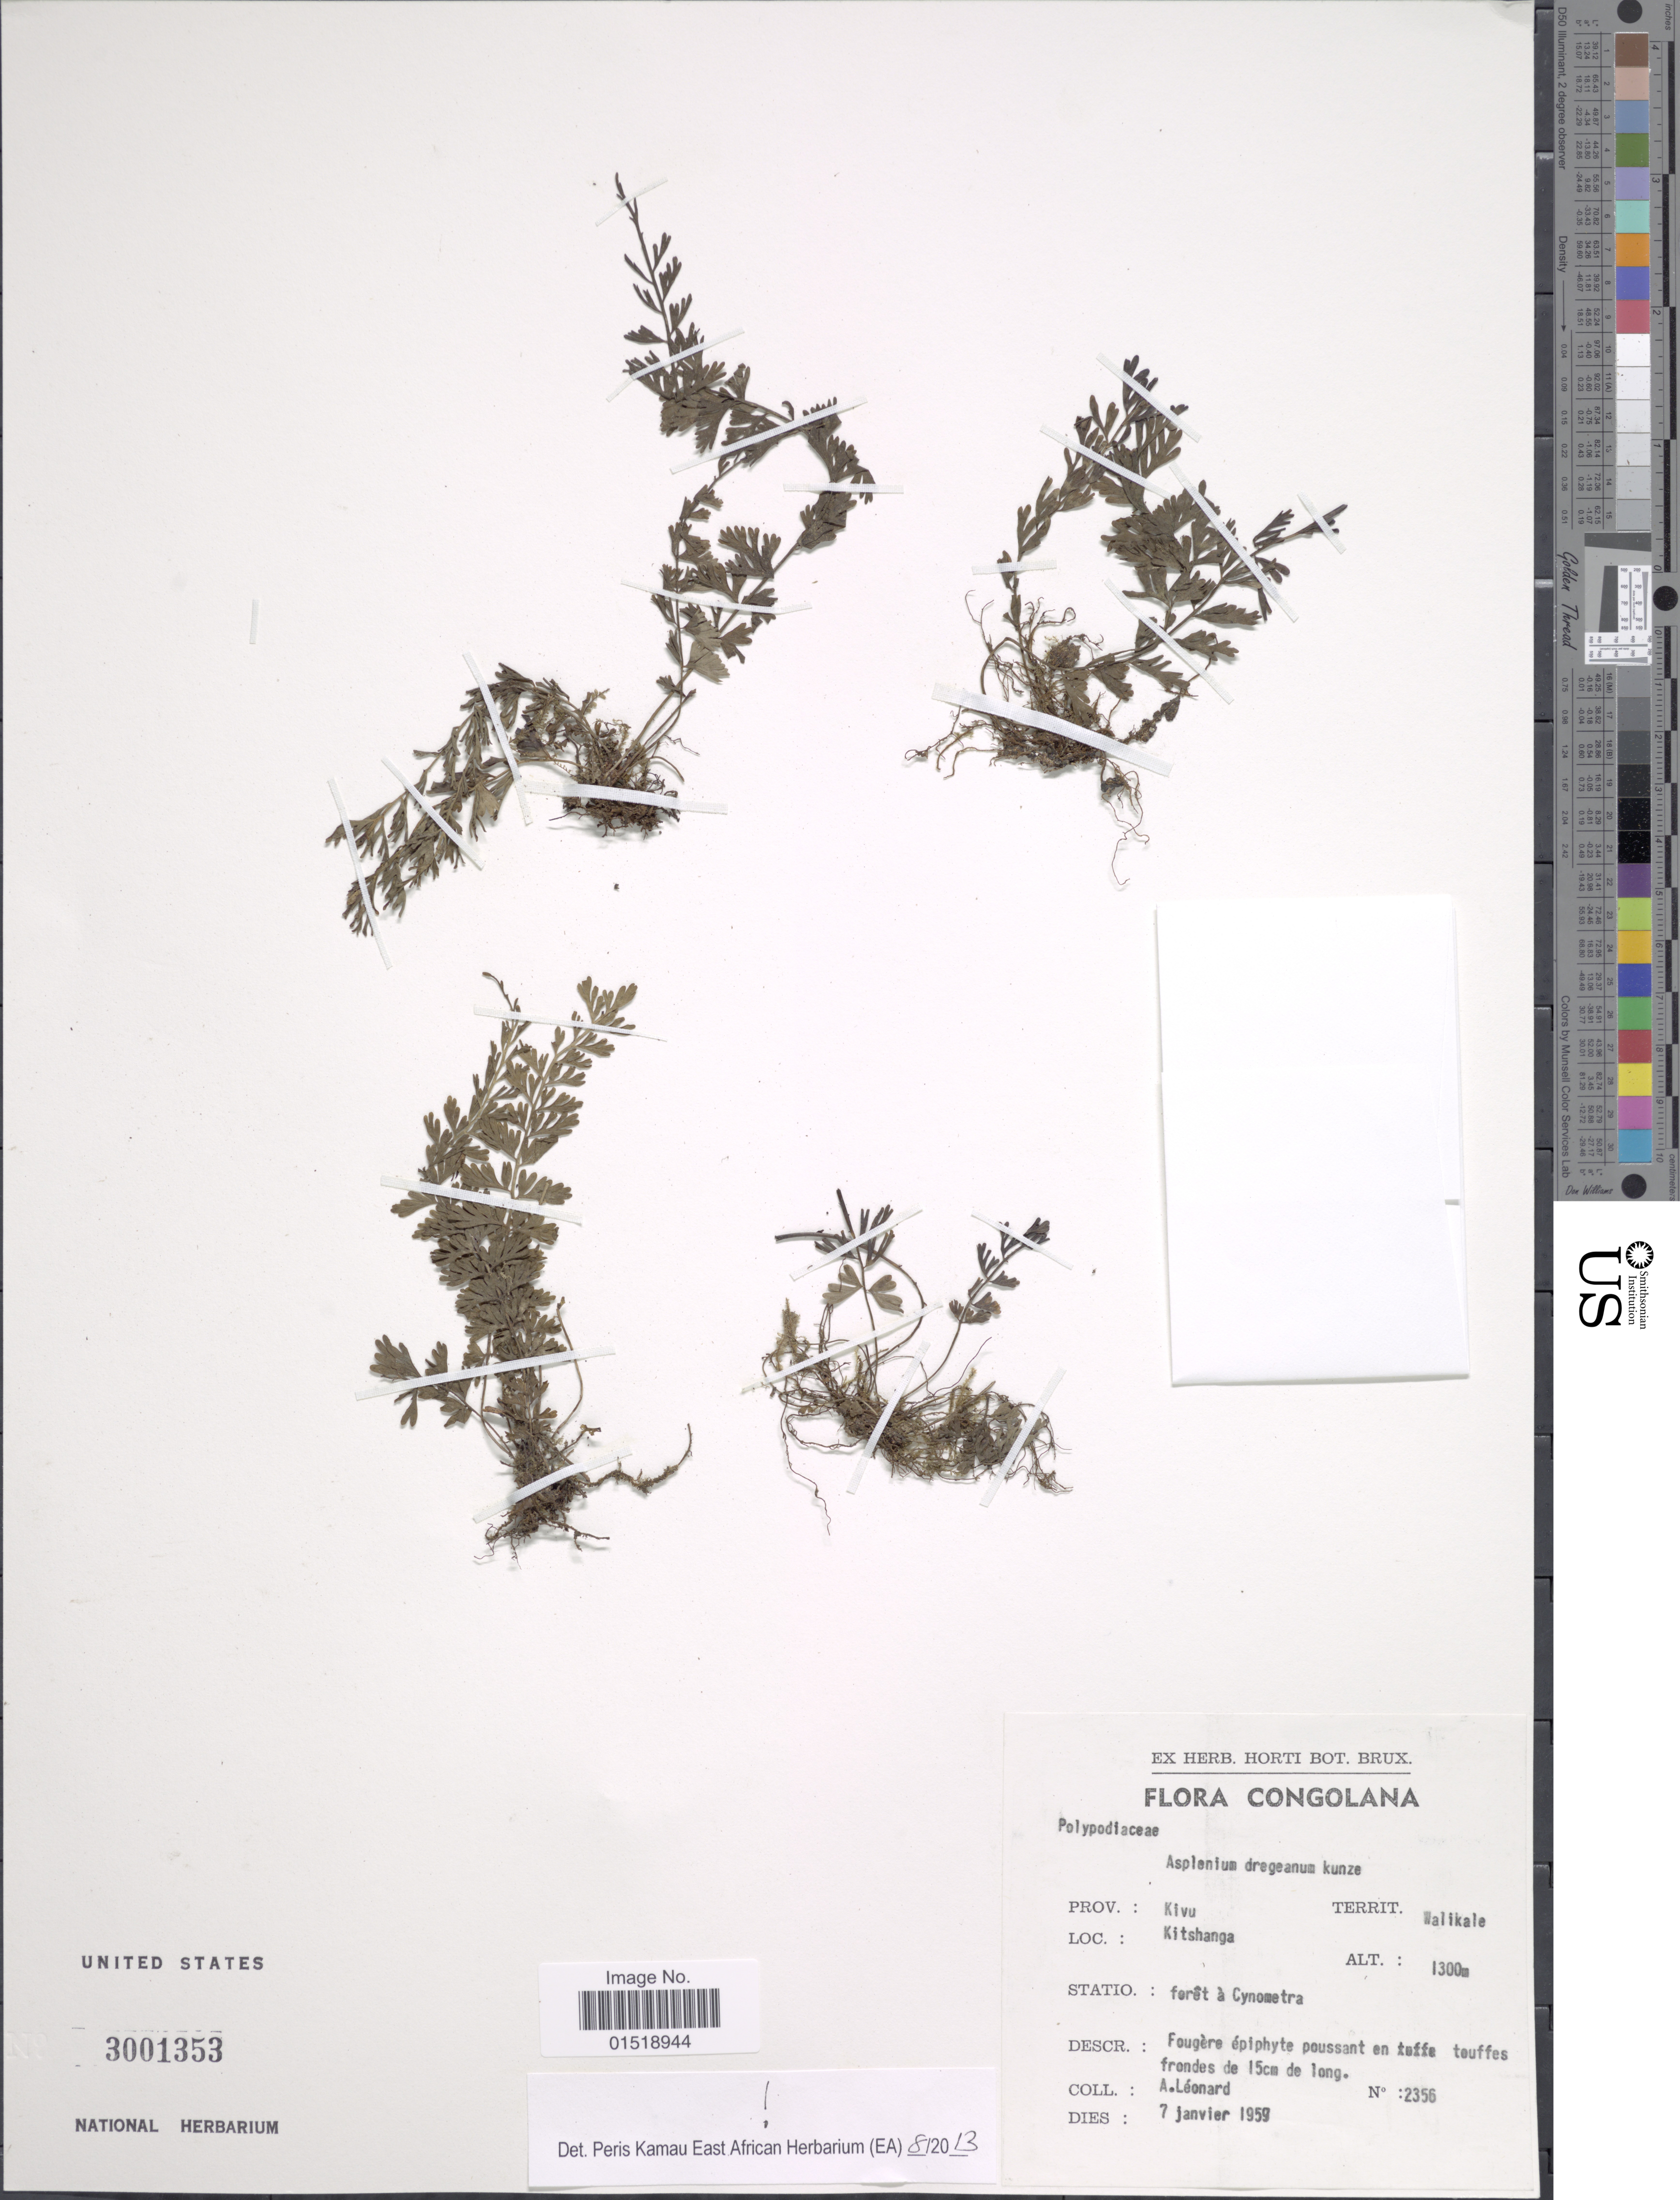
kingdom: Plantae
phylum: Tracheophyta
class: Polypodiopsida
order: Polypodiales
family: Aspleniaceae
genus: Asplenium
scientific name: Asplenium dregeanum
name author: Kunze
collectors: A. Leonard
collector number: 2356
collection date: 1959-01-07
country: Congo, Democratic Republic of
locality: Congolana. Prov.: Kivu. Territ. Walikale. Kitshanga.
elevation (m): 1300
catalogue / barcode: US 3001353